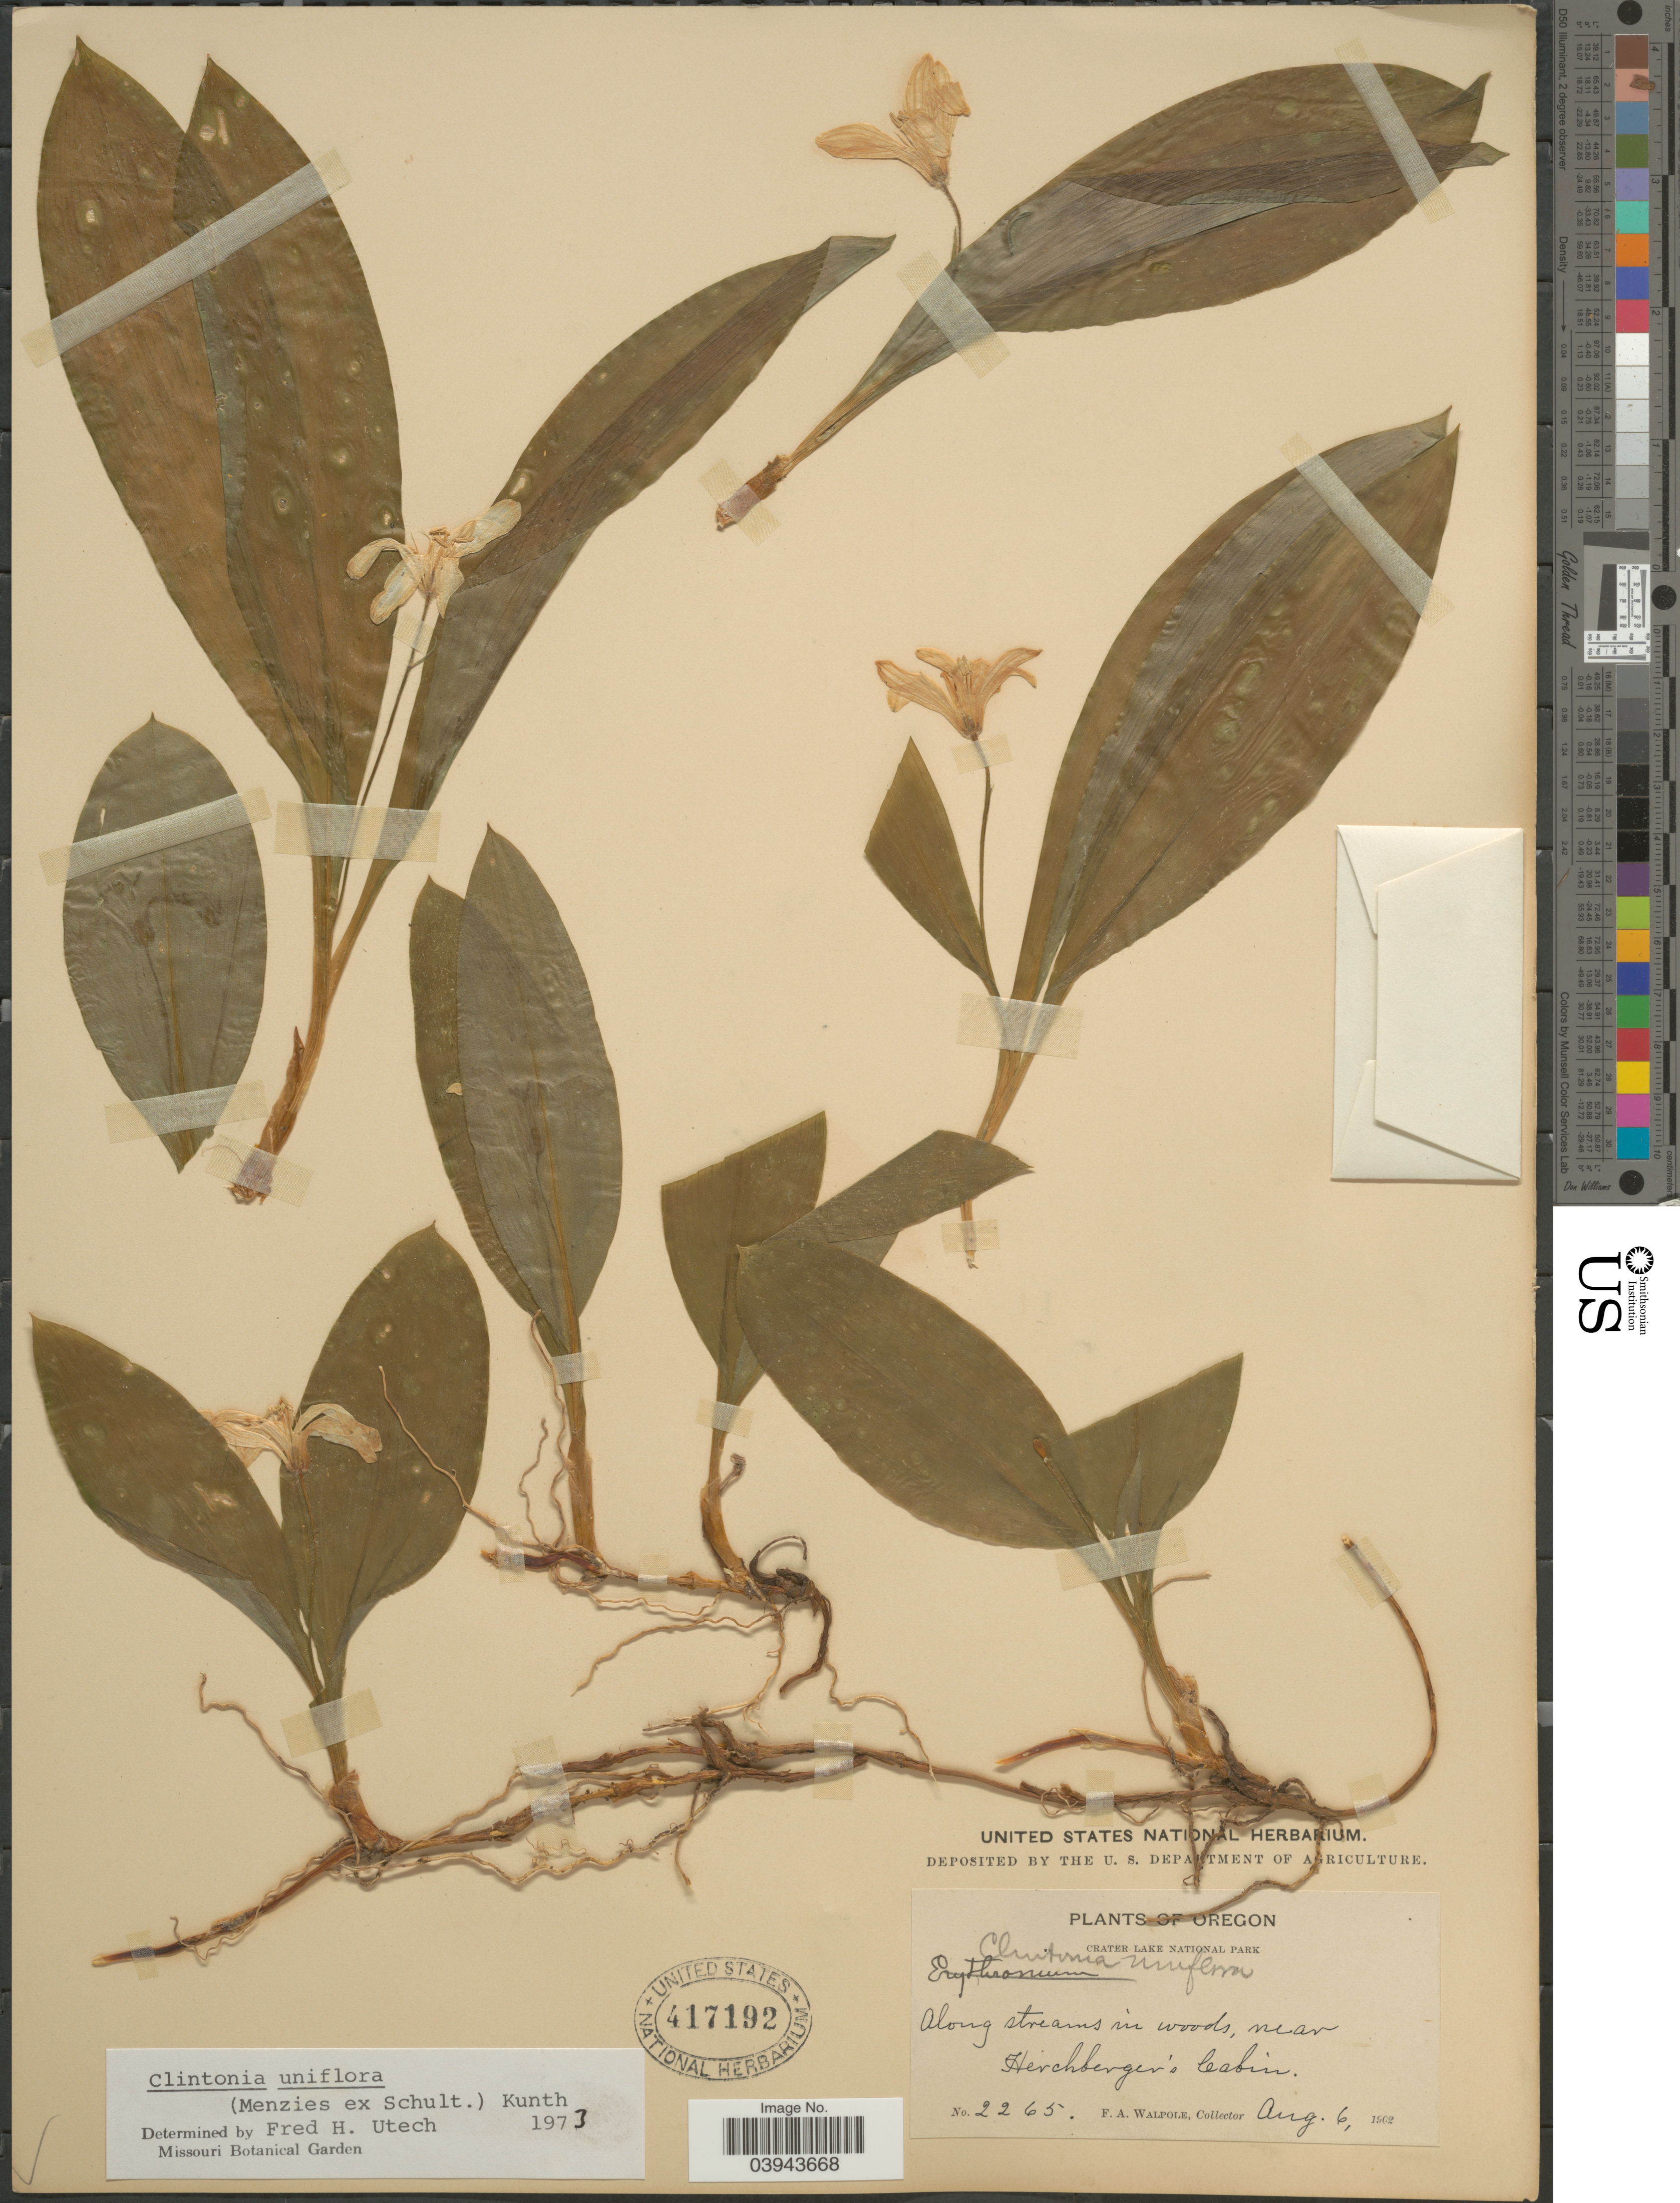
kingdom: Plantae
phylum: Tracheophyta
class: Liliopsida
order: Liliales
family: Liliaceae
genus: Clintonia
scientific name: Clintonia uniflora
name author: Kunth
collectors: F. Walpole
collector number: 2265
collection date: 1902-08-06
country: United States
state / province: Oregon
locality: Crater Lake National Park. Along streams in woods, near Herchberger's Cabin.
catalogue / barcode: US 417192